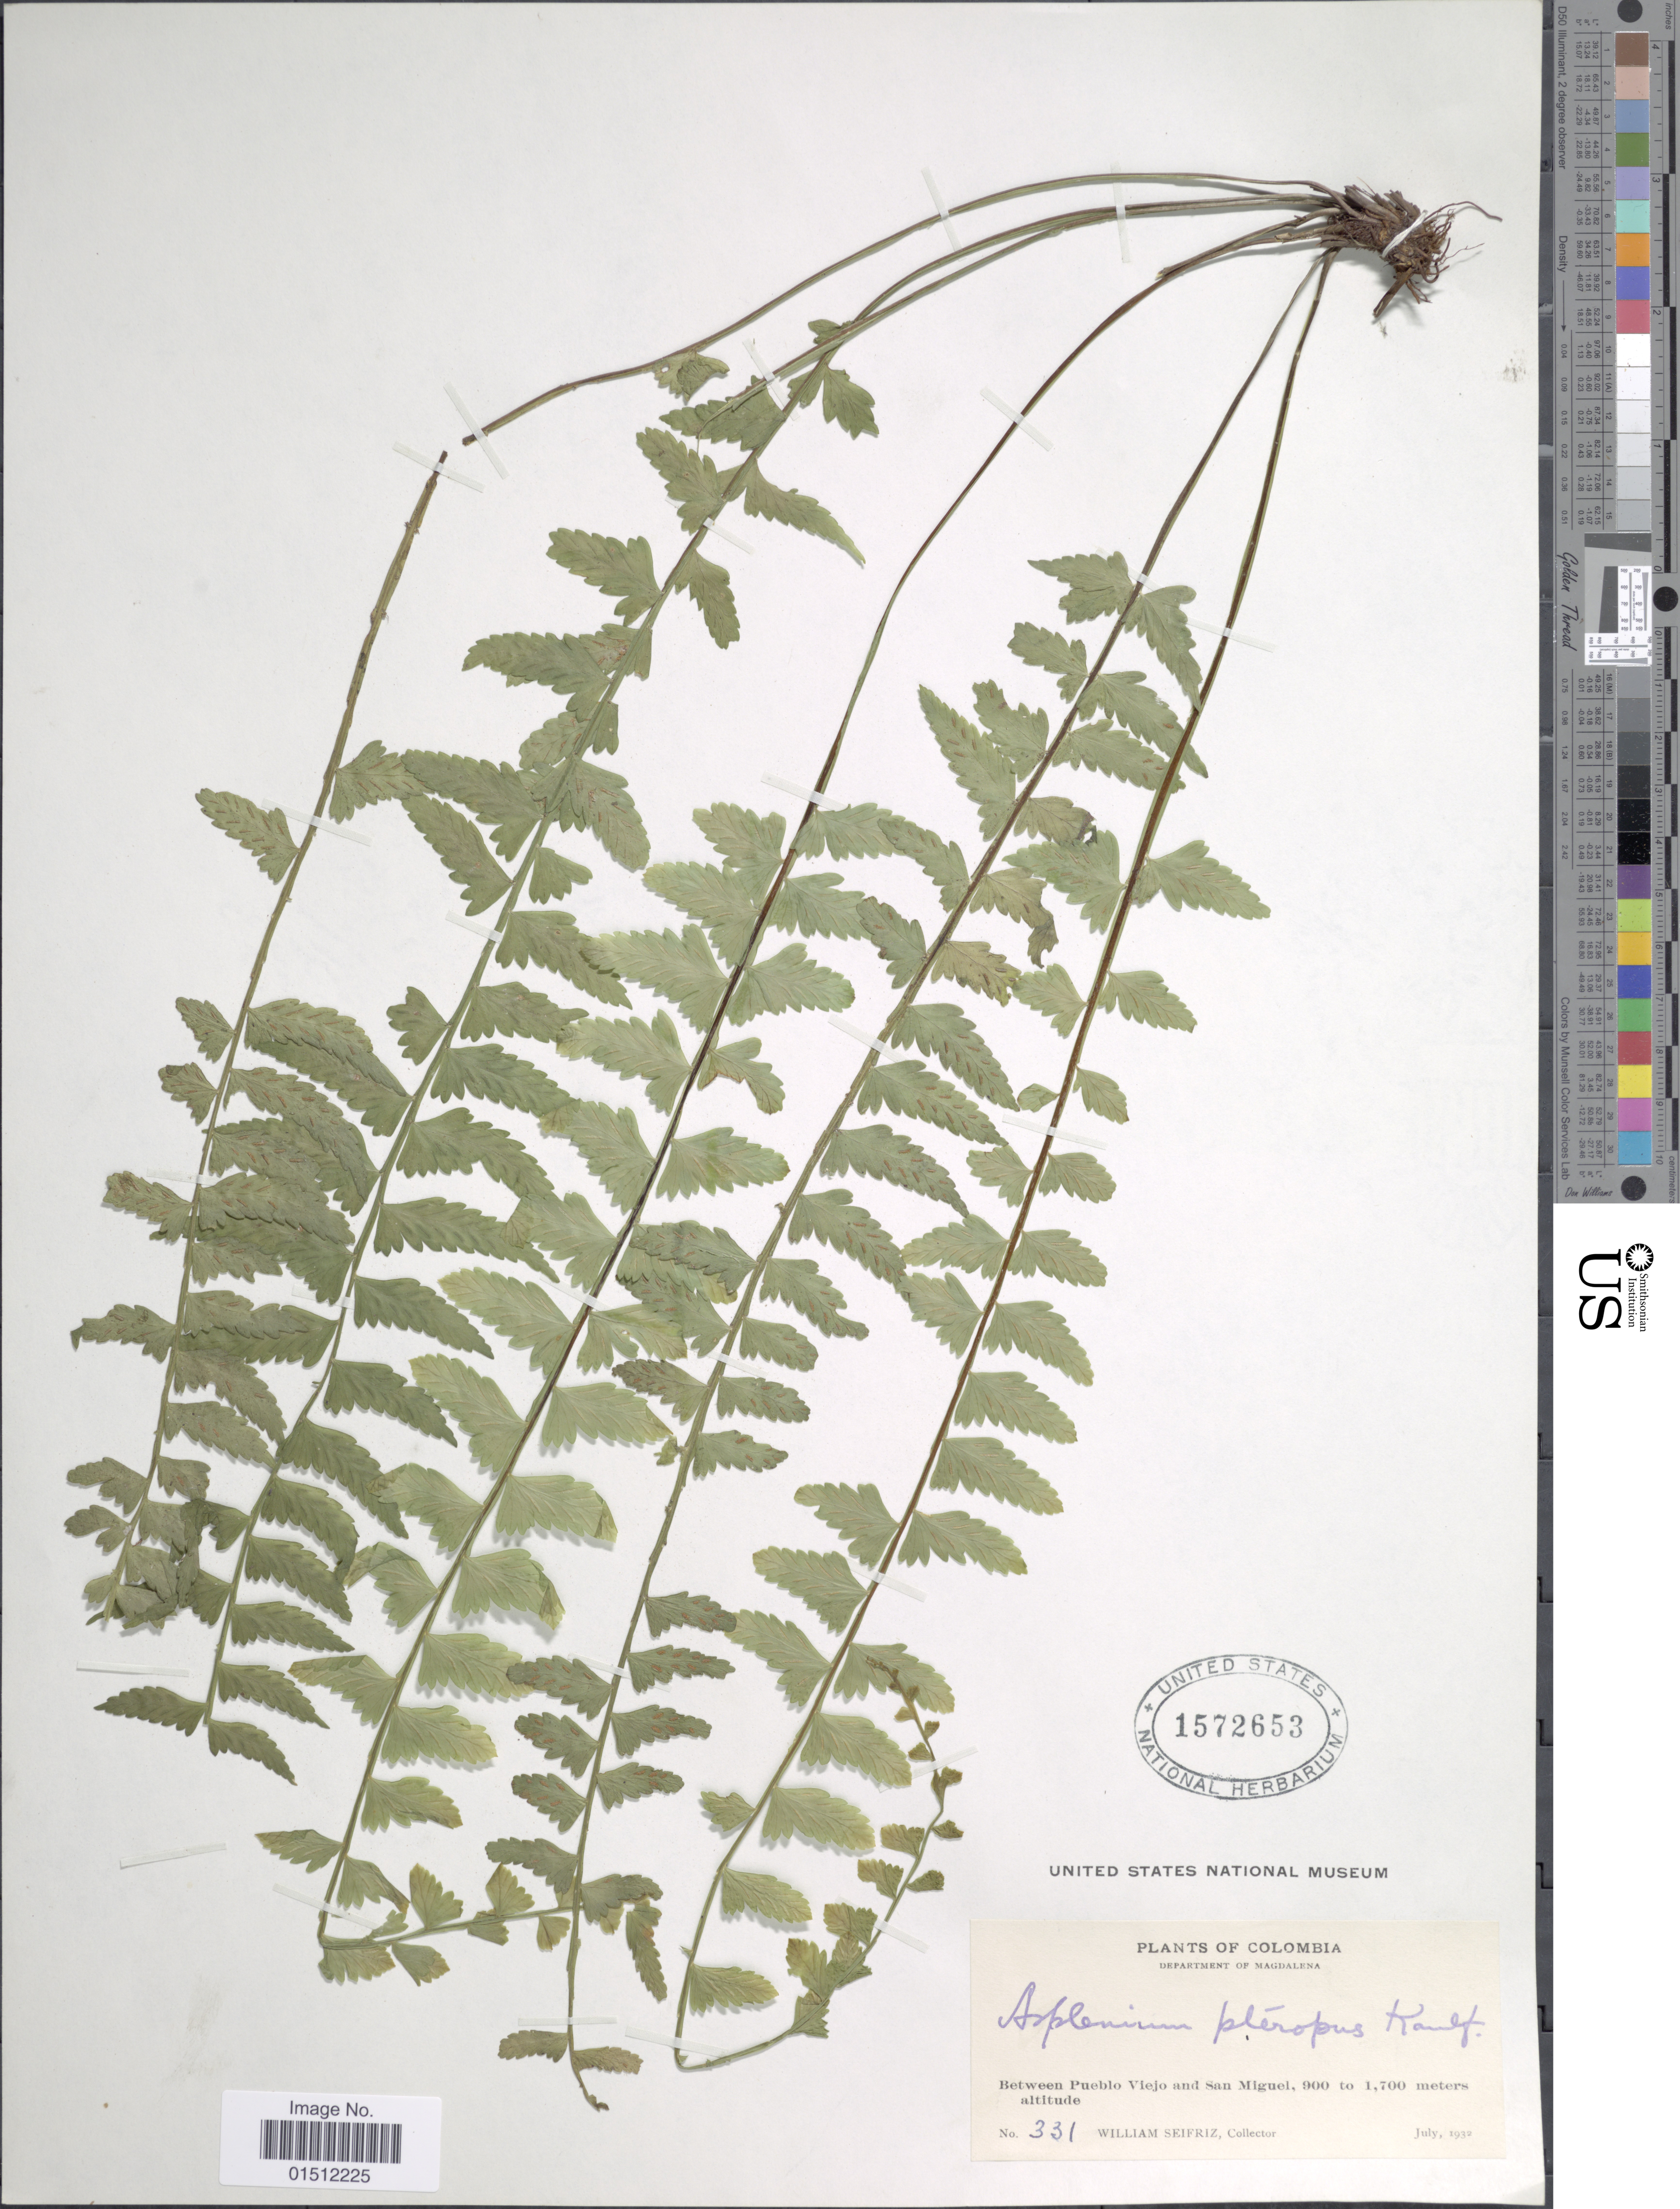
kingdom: Plantae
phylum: Tracheophyta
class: Polypodiopsida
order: Polypodiales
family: Aspleniaceae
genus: Asplenium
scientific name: Asplenium pteropus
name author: Kaulf.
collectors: W. Seifriz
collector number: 331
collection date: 1932-07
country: Colombia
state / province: Magdalena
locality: Between Pueblo Viejo and San Miquel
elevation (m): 900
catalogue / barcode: US 1572653